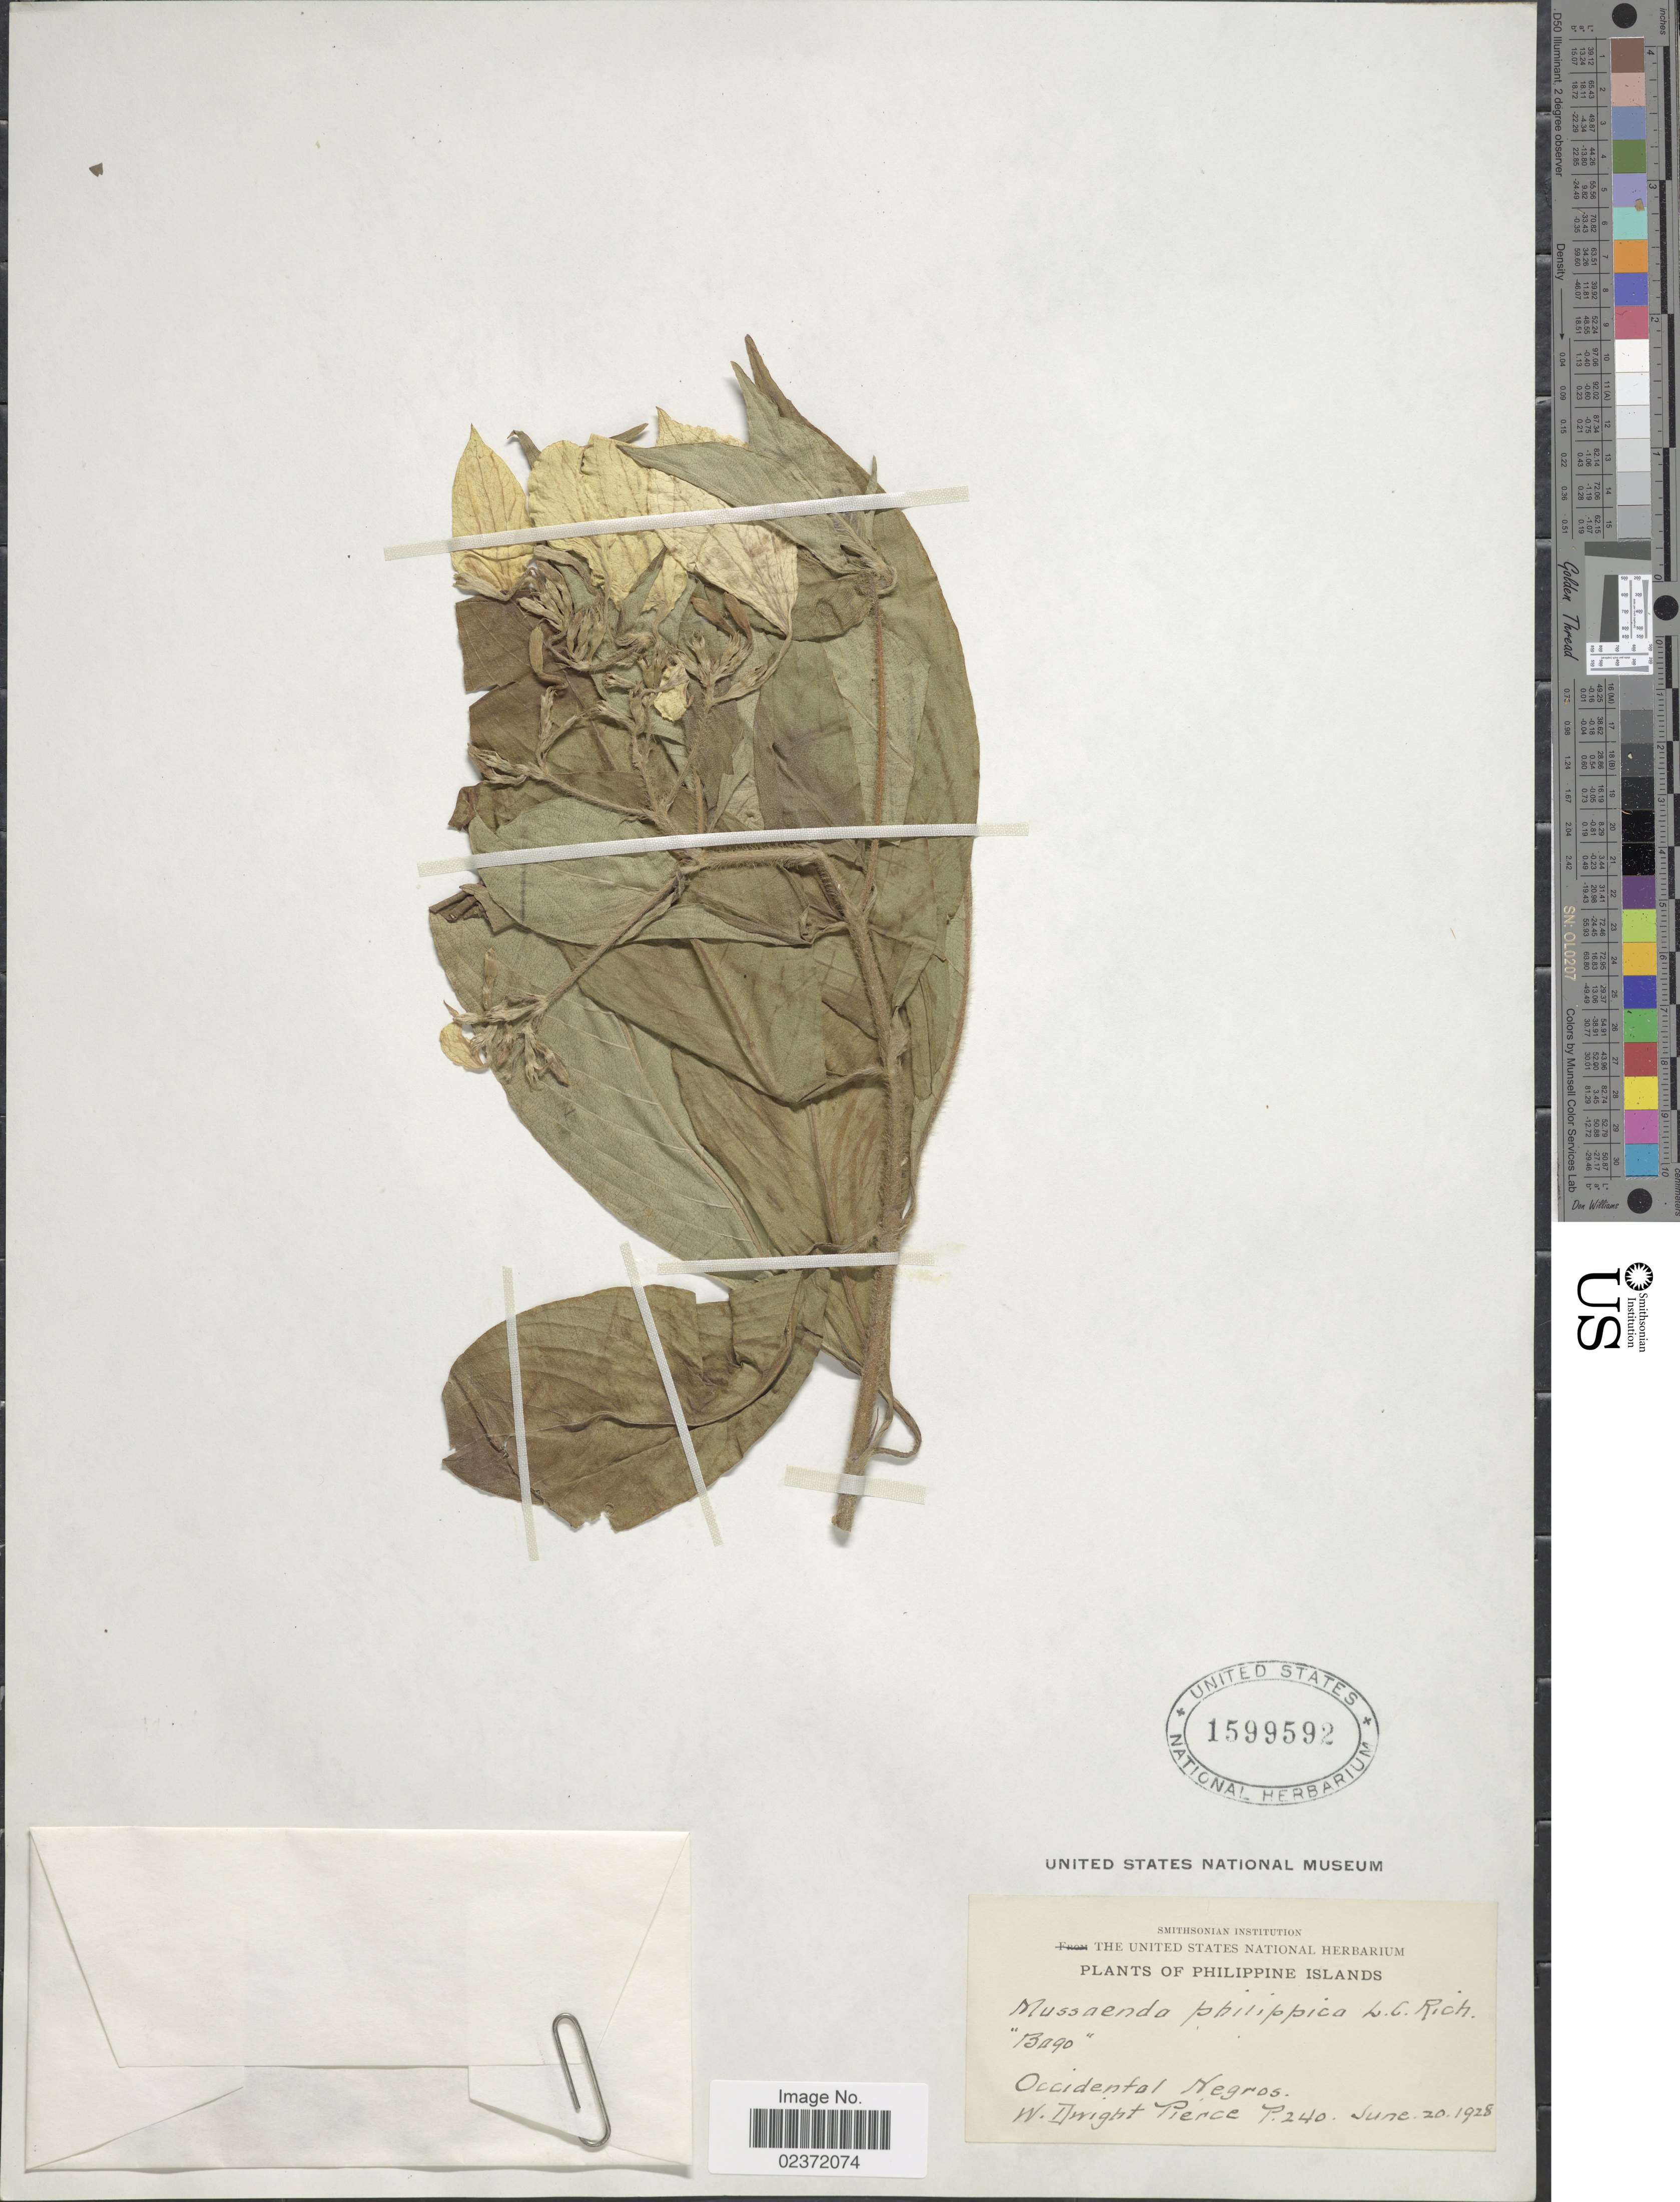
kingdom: Plantae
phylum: Tracheophyta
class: Magnoliopsida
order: Gentianales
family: Rubiaceae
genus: Mussaenda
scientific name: Mussaenda philippica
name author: A. Rich.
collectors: W. Pierce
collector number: P.240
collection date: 1928-06-20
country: Philippines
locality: Occidental Negros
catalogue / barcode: US 1599592